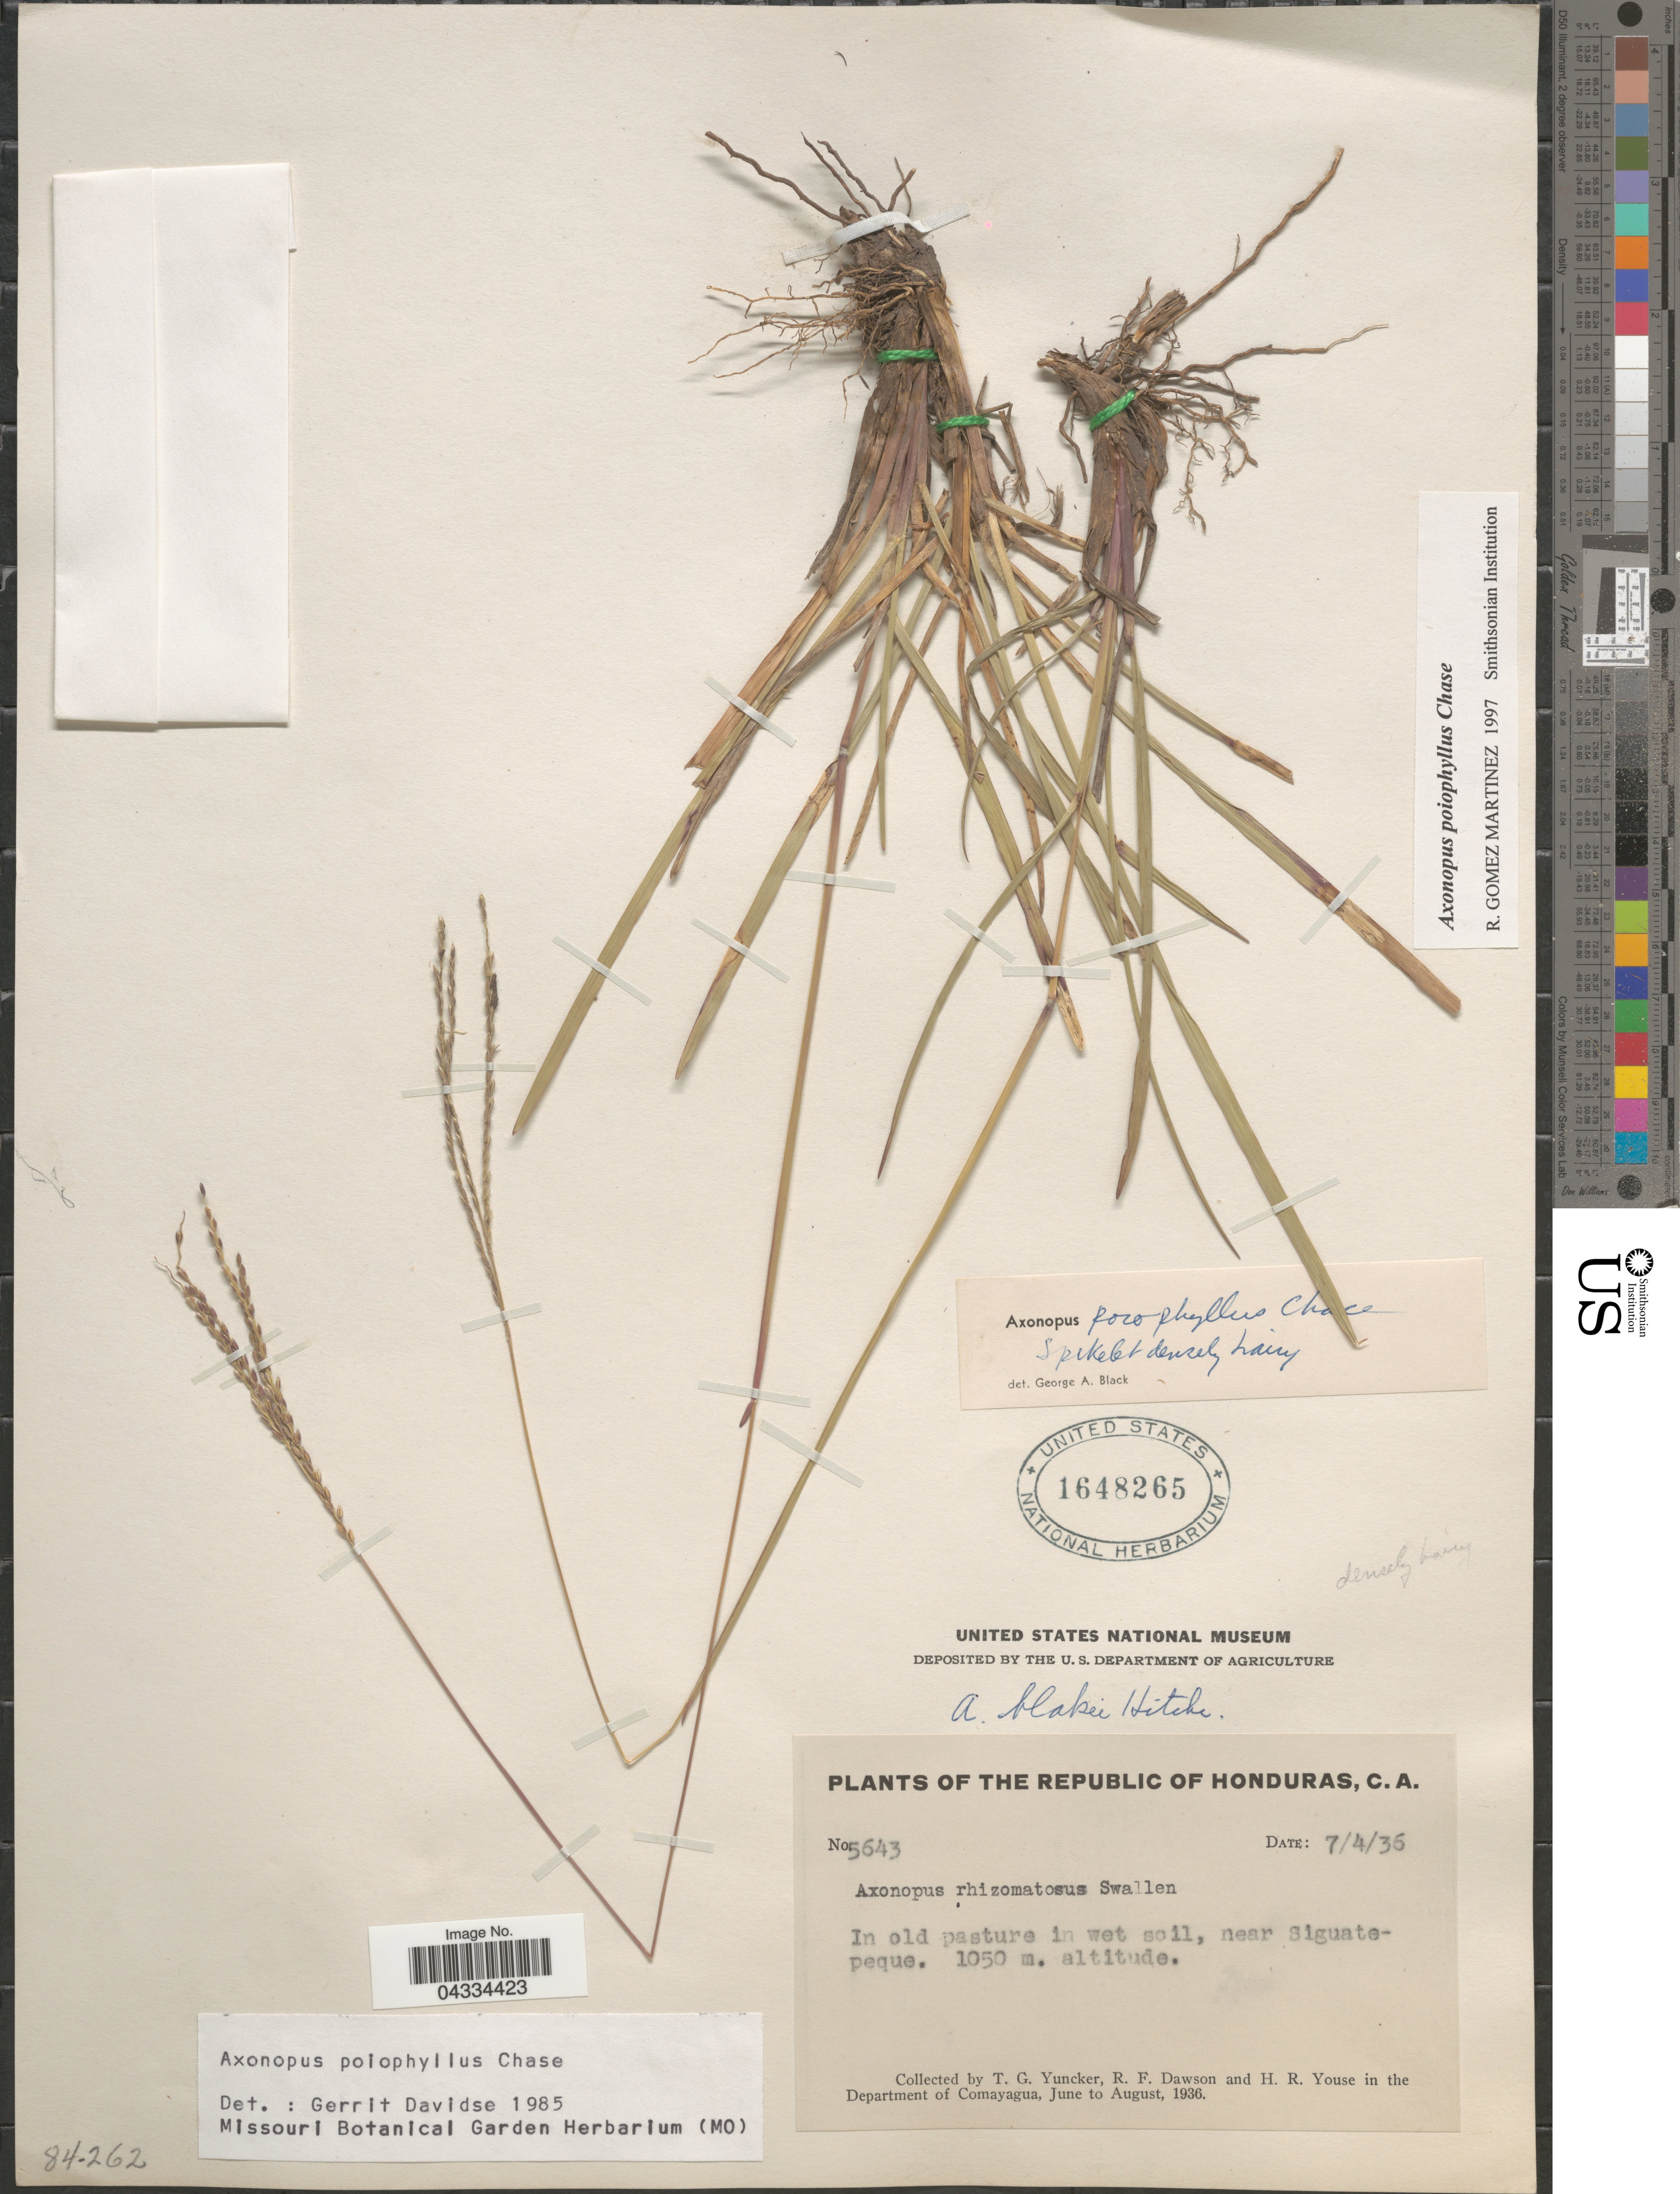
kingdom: Plantae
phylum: Tracheophyta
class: Liliopsida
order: Poales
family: Poaceae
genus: Axonopus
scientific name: Axonopus poiophyllus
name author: Chase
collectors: T. G. Yuncker, R. F. Dawson & H. Youse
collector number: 5643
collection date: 1936-07-04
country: Honduras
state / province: Comayagua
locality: In old pasture in wet soil, near Siguatepeque. Department of Comayagua.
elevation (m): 1050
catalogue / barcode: US 1648265